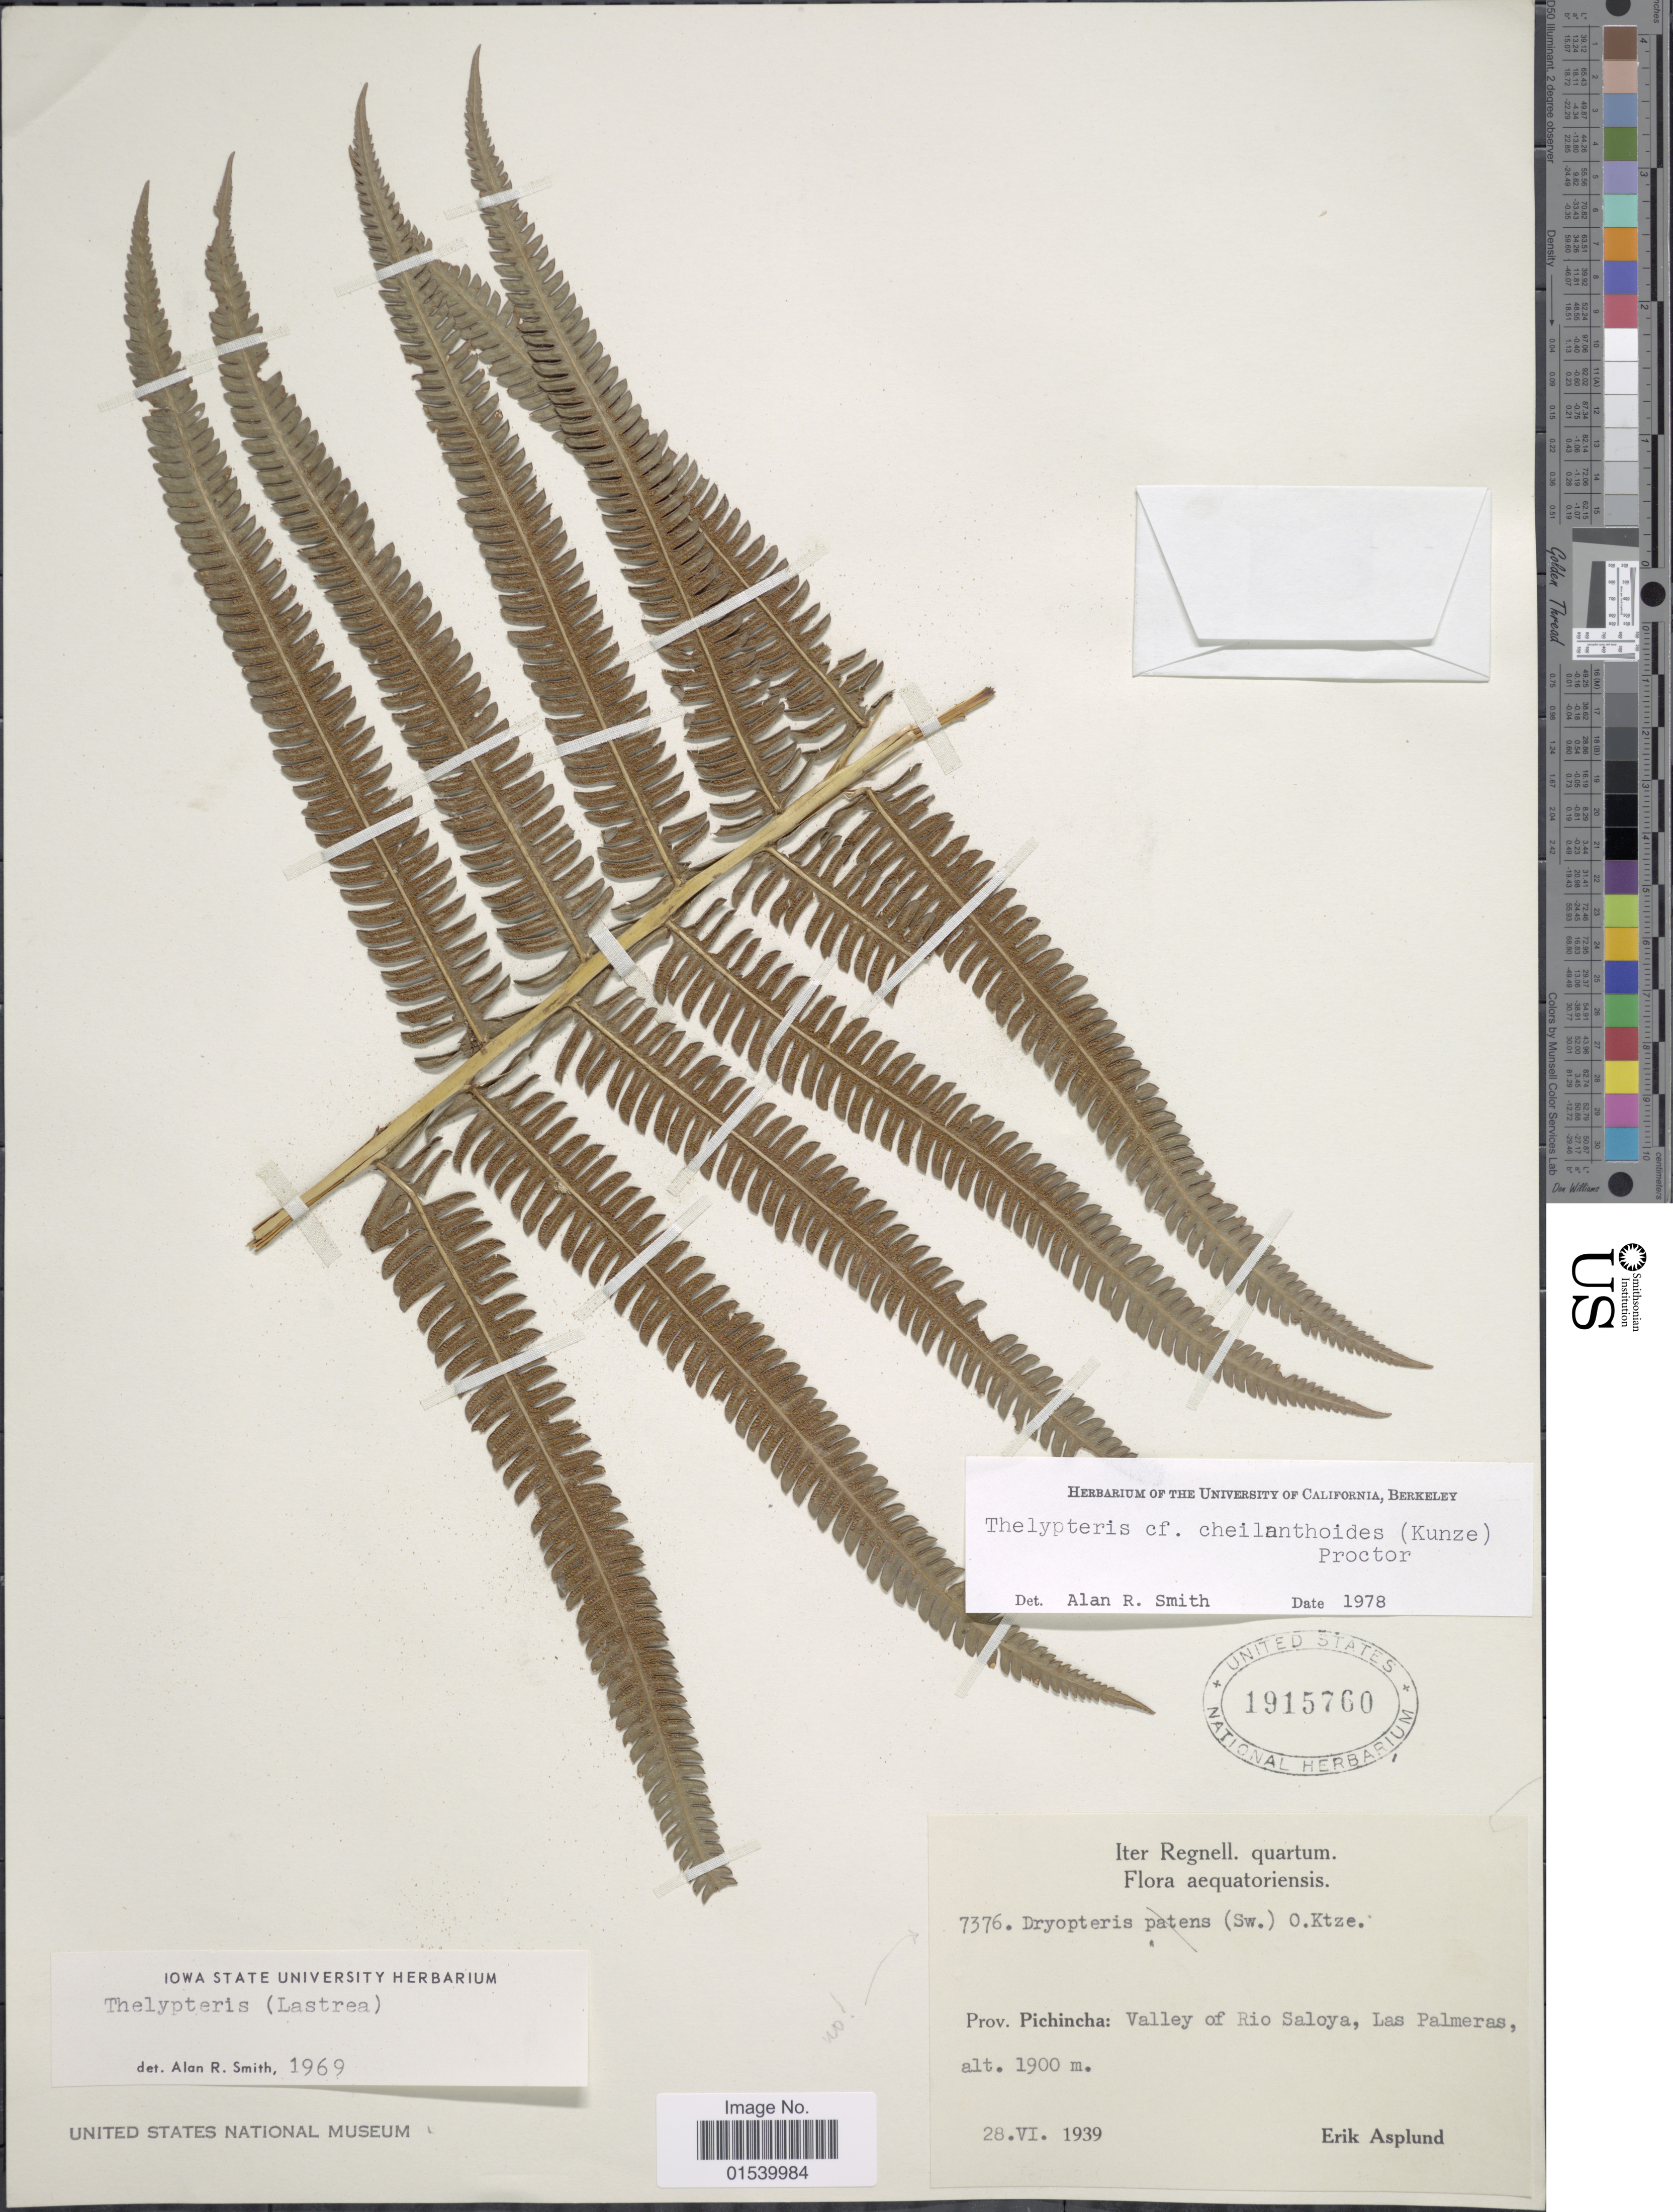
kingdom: Plantae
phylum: Tracheophyta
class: Polypodiopsida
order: Polypodiales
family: Thelypteridaceae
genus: Amauropelta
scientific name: Amauropelta cheilanthoides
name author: (Kunze) Á. Löve & D. Löve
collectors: E. Asplund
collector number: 7376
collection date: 1939-06-28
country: Ecuador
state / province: Pichincha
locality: Valley of Rio Saloya, Las Palmeras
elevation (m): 1900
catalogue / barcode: US 1915760